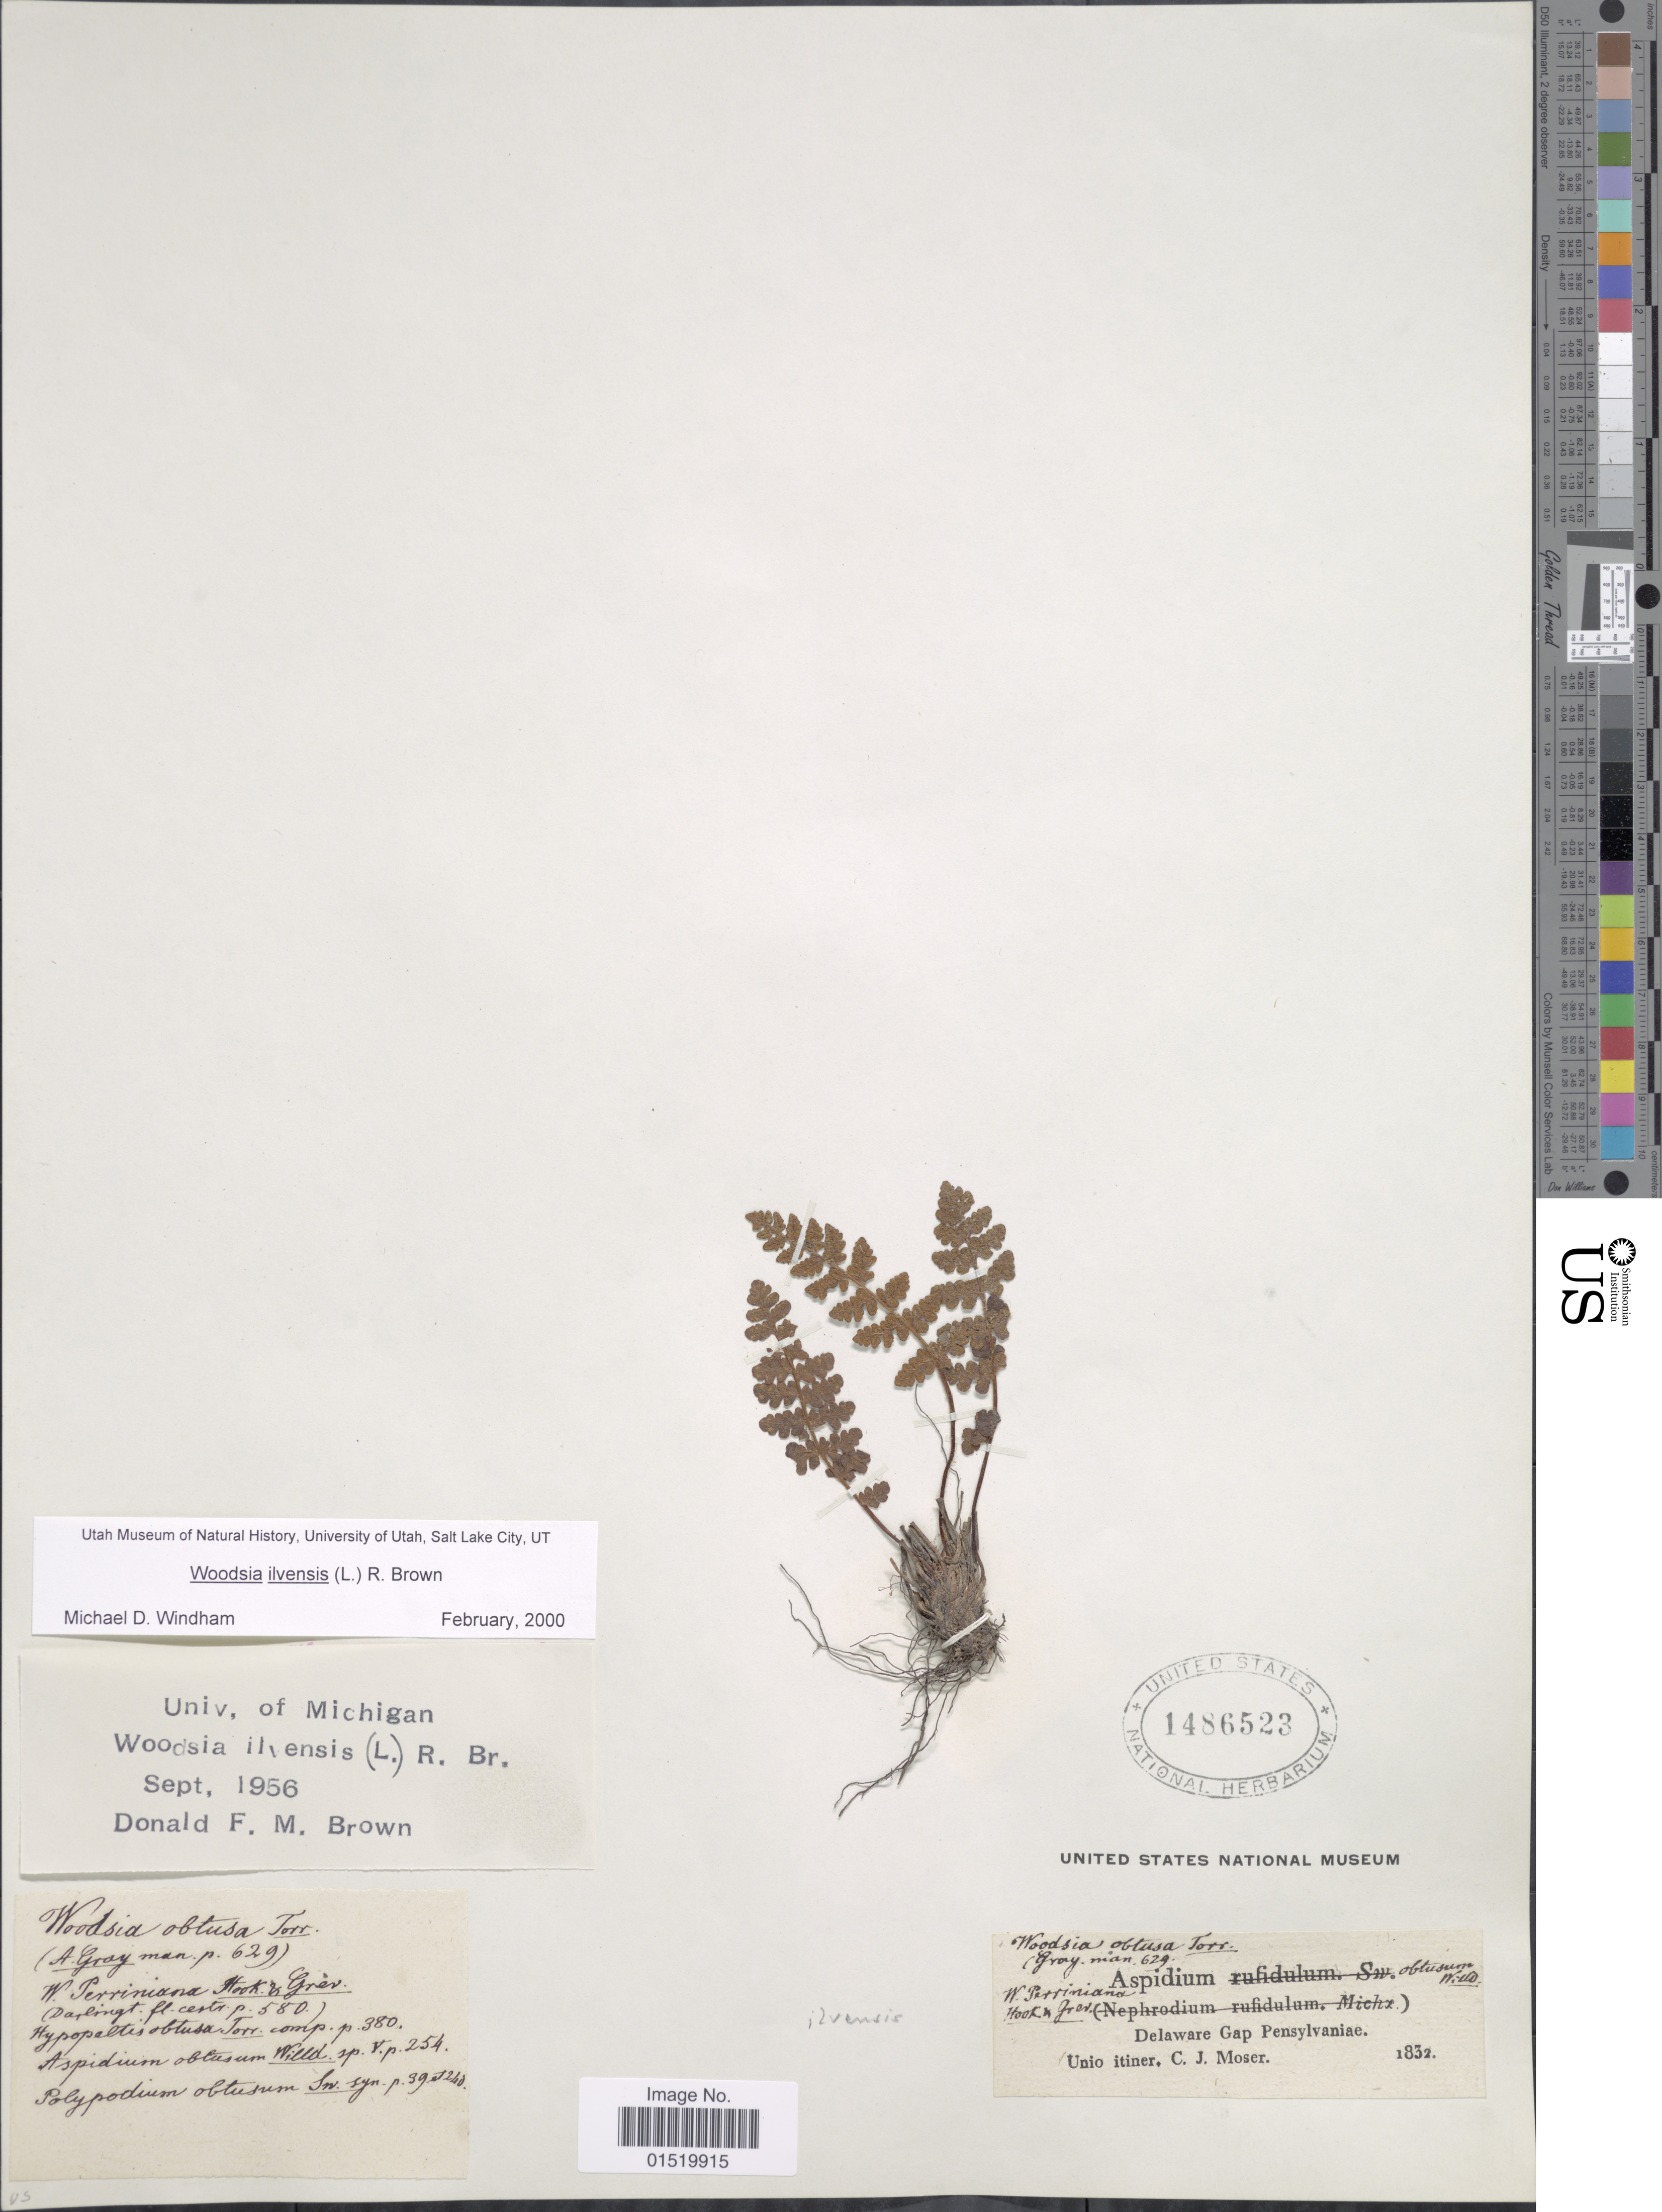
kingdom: Plantae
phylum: Tracheophyta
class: Polypodiopsida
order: Polypodiales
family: Woodsiaceae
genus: Woodsia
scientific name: Woodsia ilvensis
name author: (L.) R. Br.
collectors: C. Moser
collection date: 1832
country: United States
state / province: Pennsylvania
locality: Delaware Gap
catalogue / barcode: US 1486523